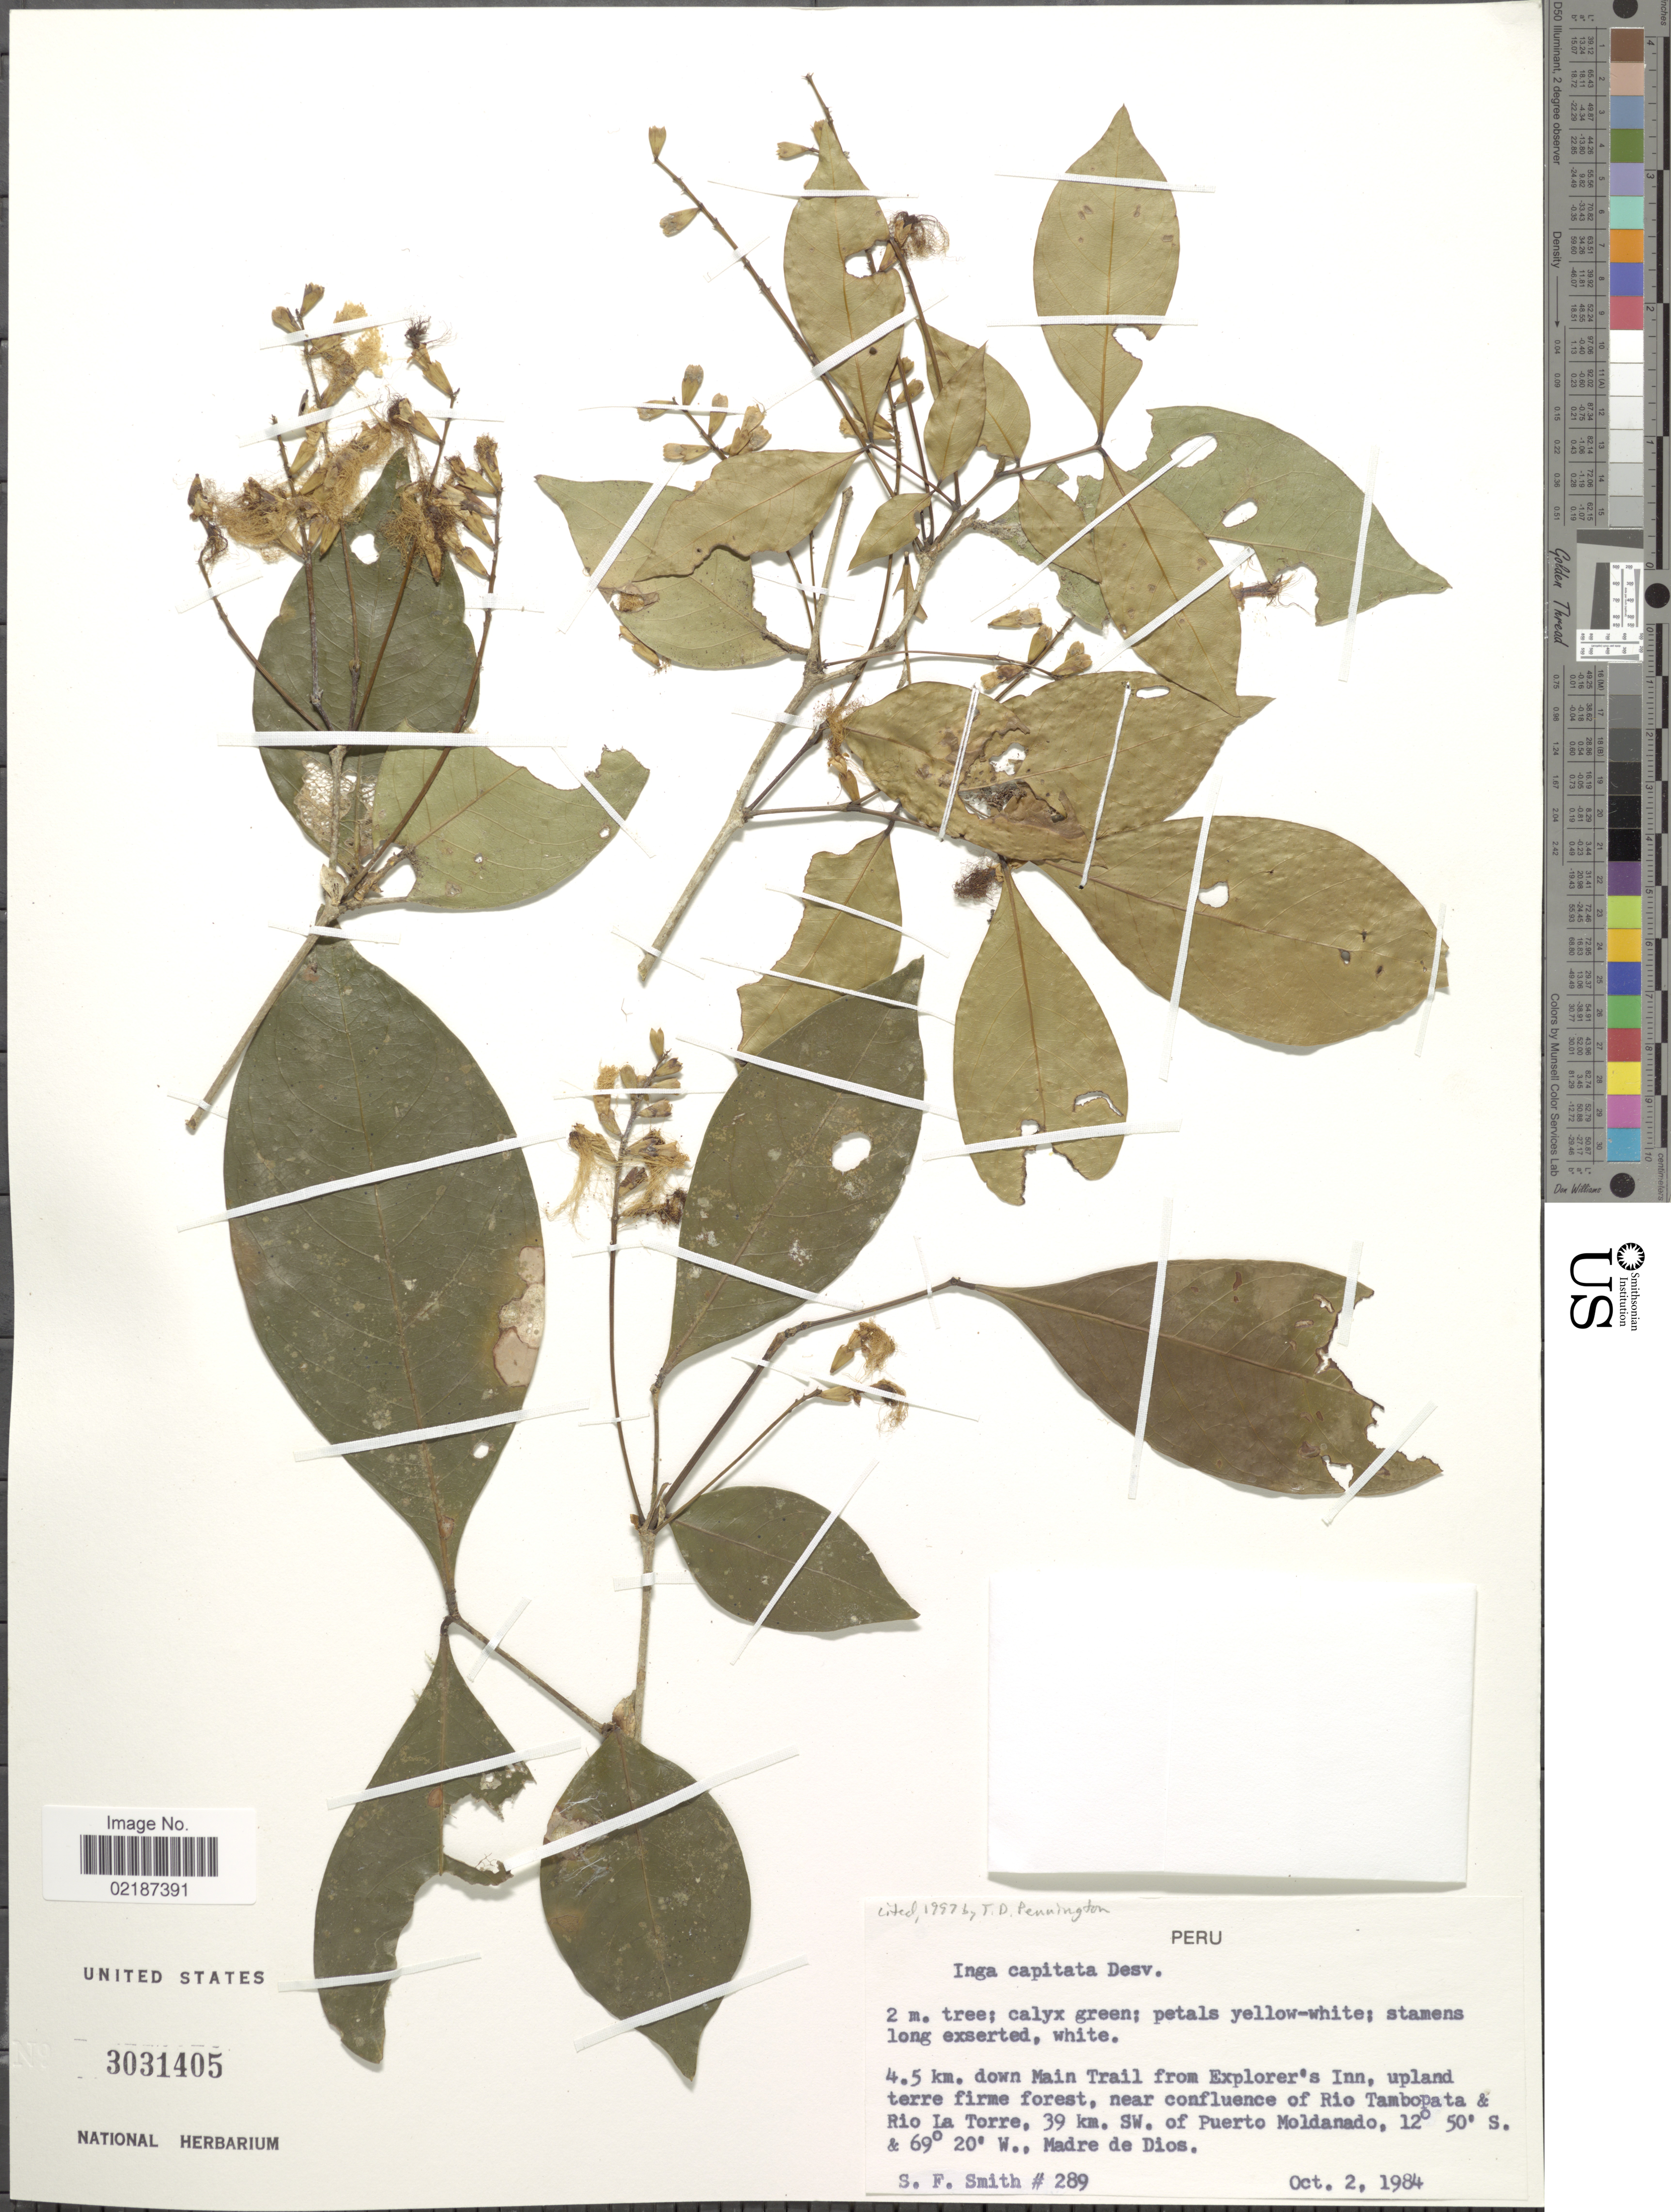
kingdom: Plantae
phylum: Tracheophyta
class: Magnoliopsida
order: Fabales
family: Fabaceae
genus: Inga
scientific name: Inga capitata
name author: Desv.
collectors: S.F. Smith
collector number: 289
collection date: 1984-10-02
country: Peru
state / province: Madre de Dios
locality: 4.5 km. down Main Trail from Explorer's Inn, upland terre firme forest, near confluence of Rio Tambopata & Rio La Torre, 39 km. SW. of Puerto Maldonado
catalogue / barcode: US 3031405